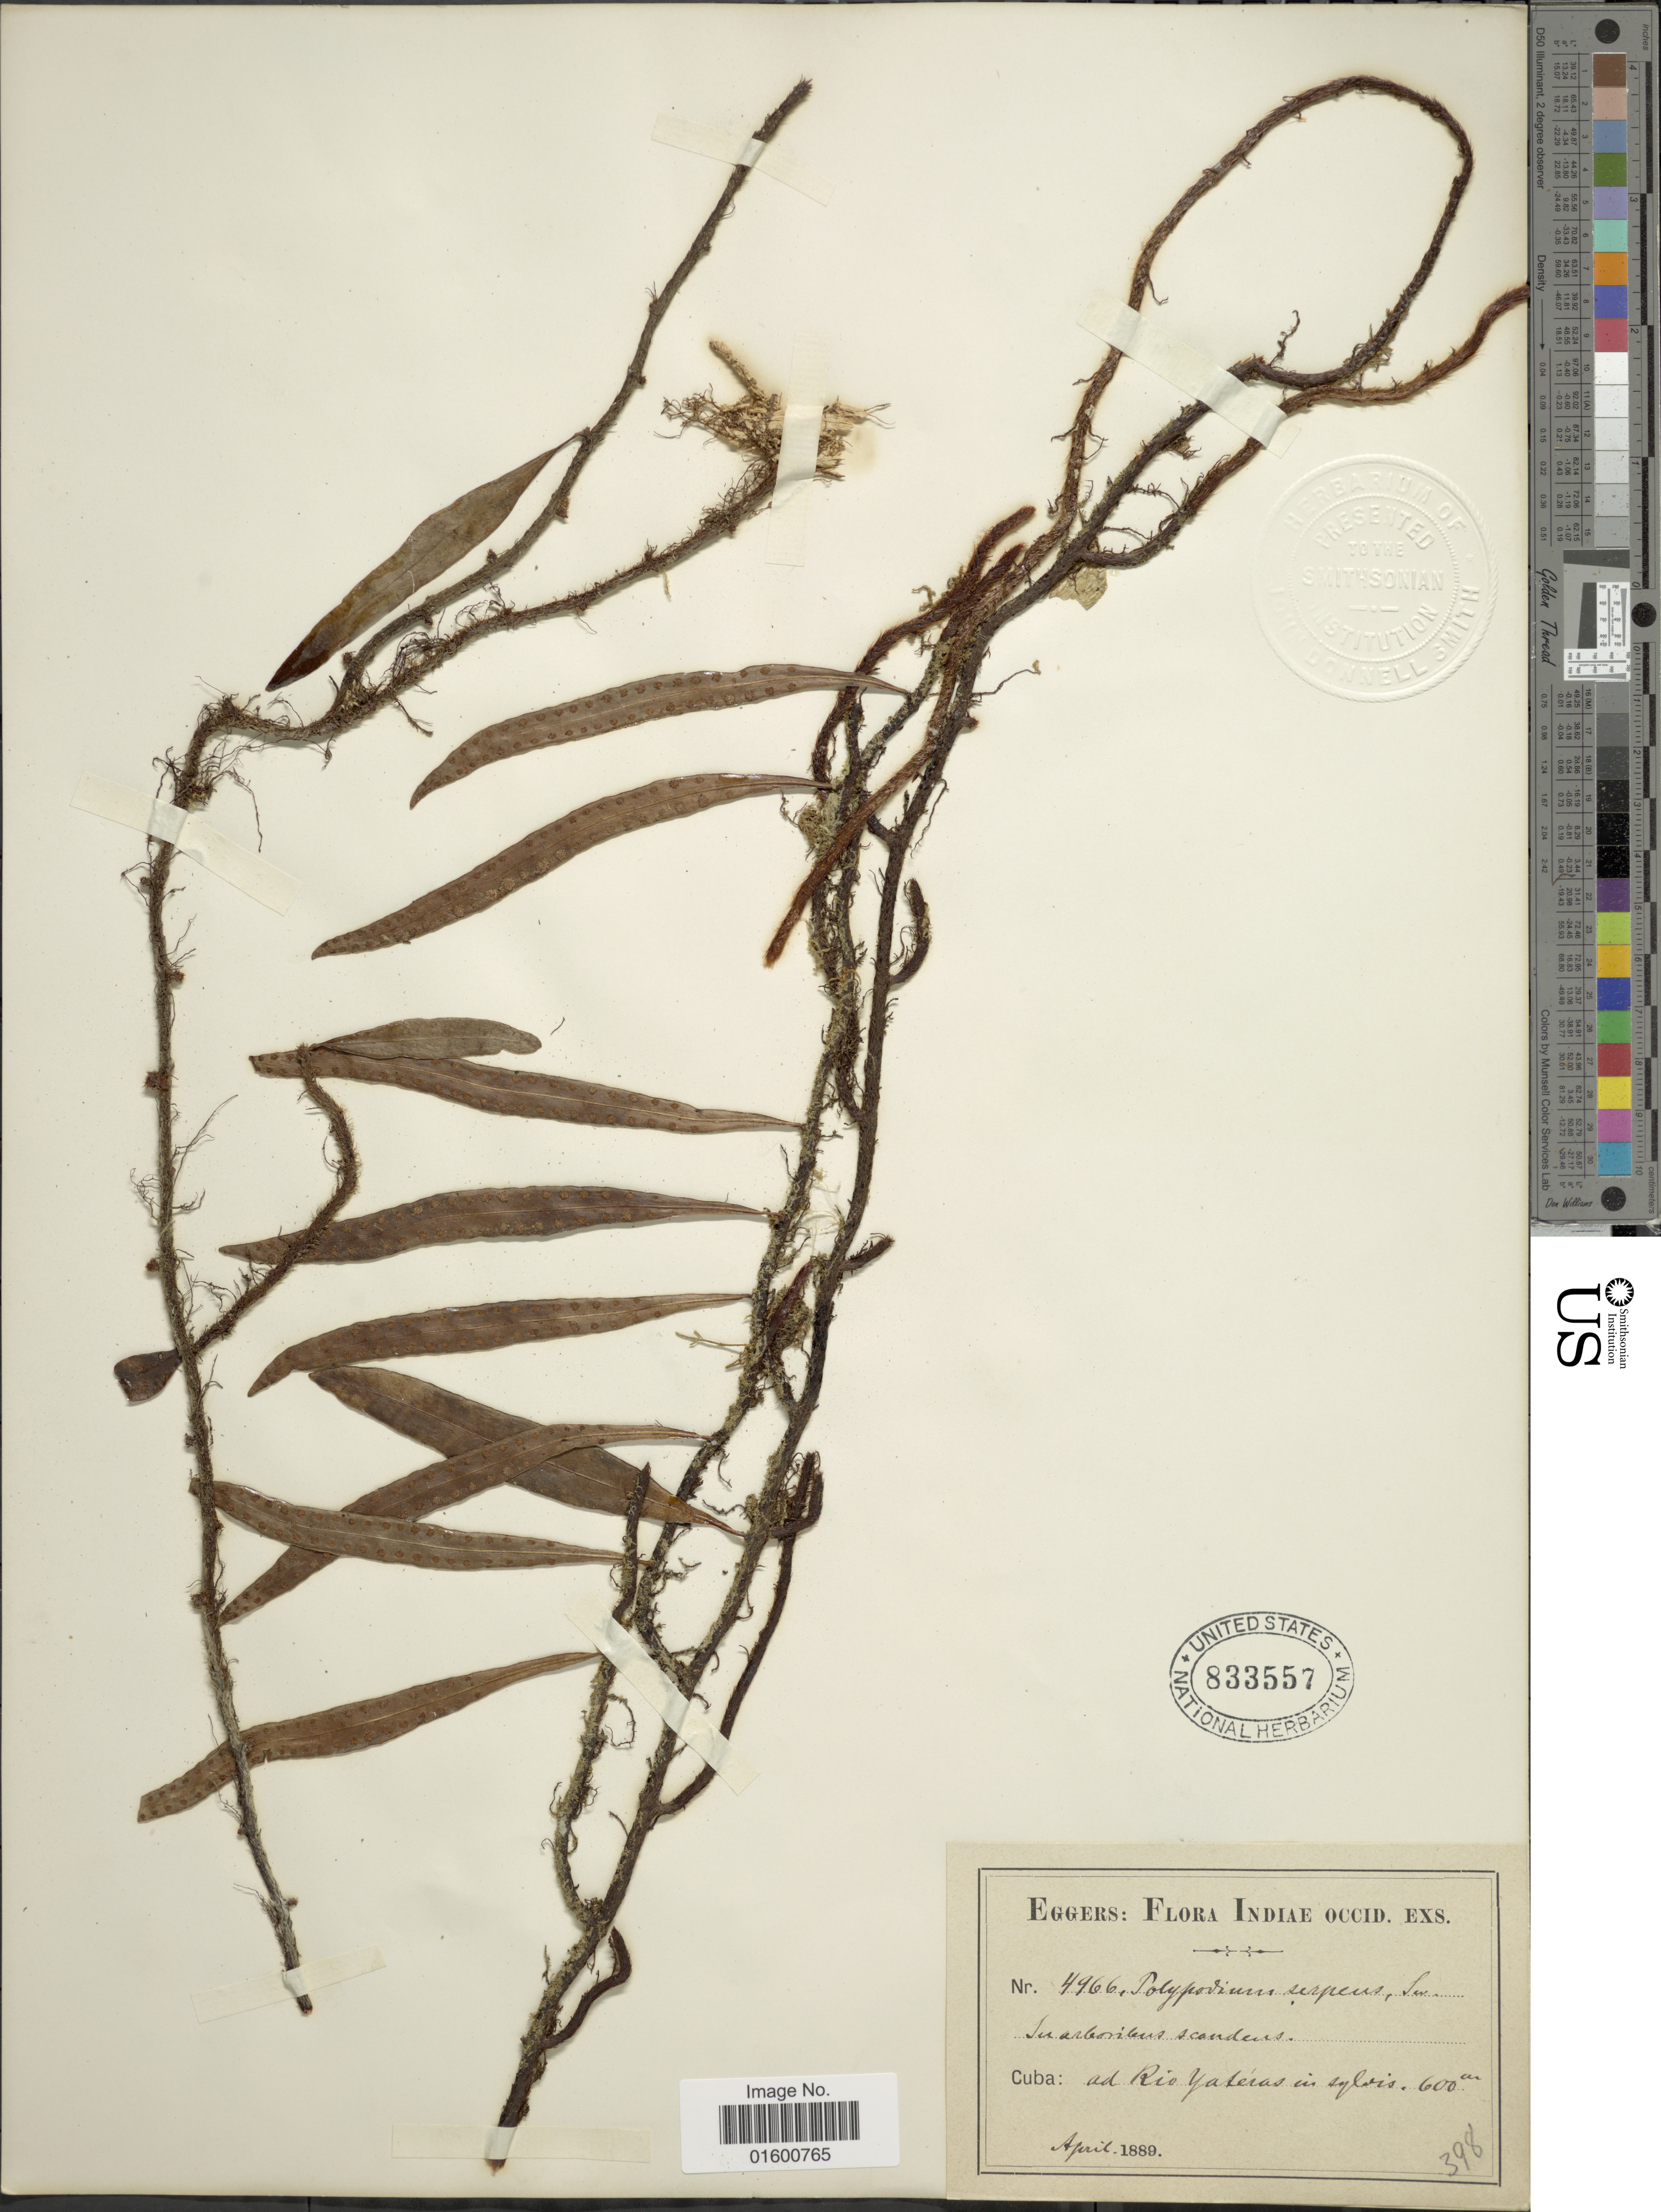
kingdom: Plantae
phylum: Tracheophyta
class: Polypodiopsida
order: Polypodiales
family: Polypodiaceae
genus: Microgramma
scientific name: Microgramma lycopodioides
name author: (L.) Copel.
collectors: -. Eggers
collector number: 4966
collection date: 1889-04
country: Cuba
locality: Indiae occid., Rio Yateras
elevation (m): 600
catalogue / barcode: US 833557